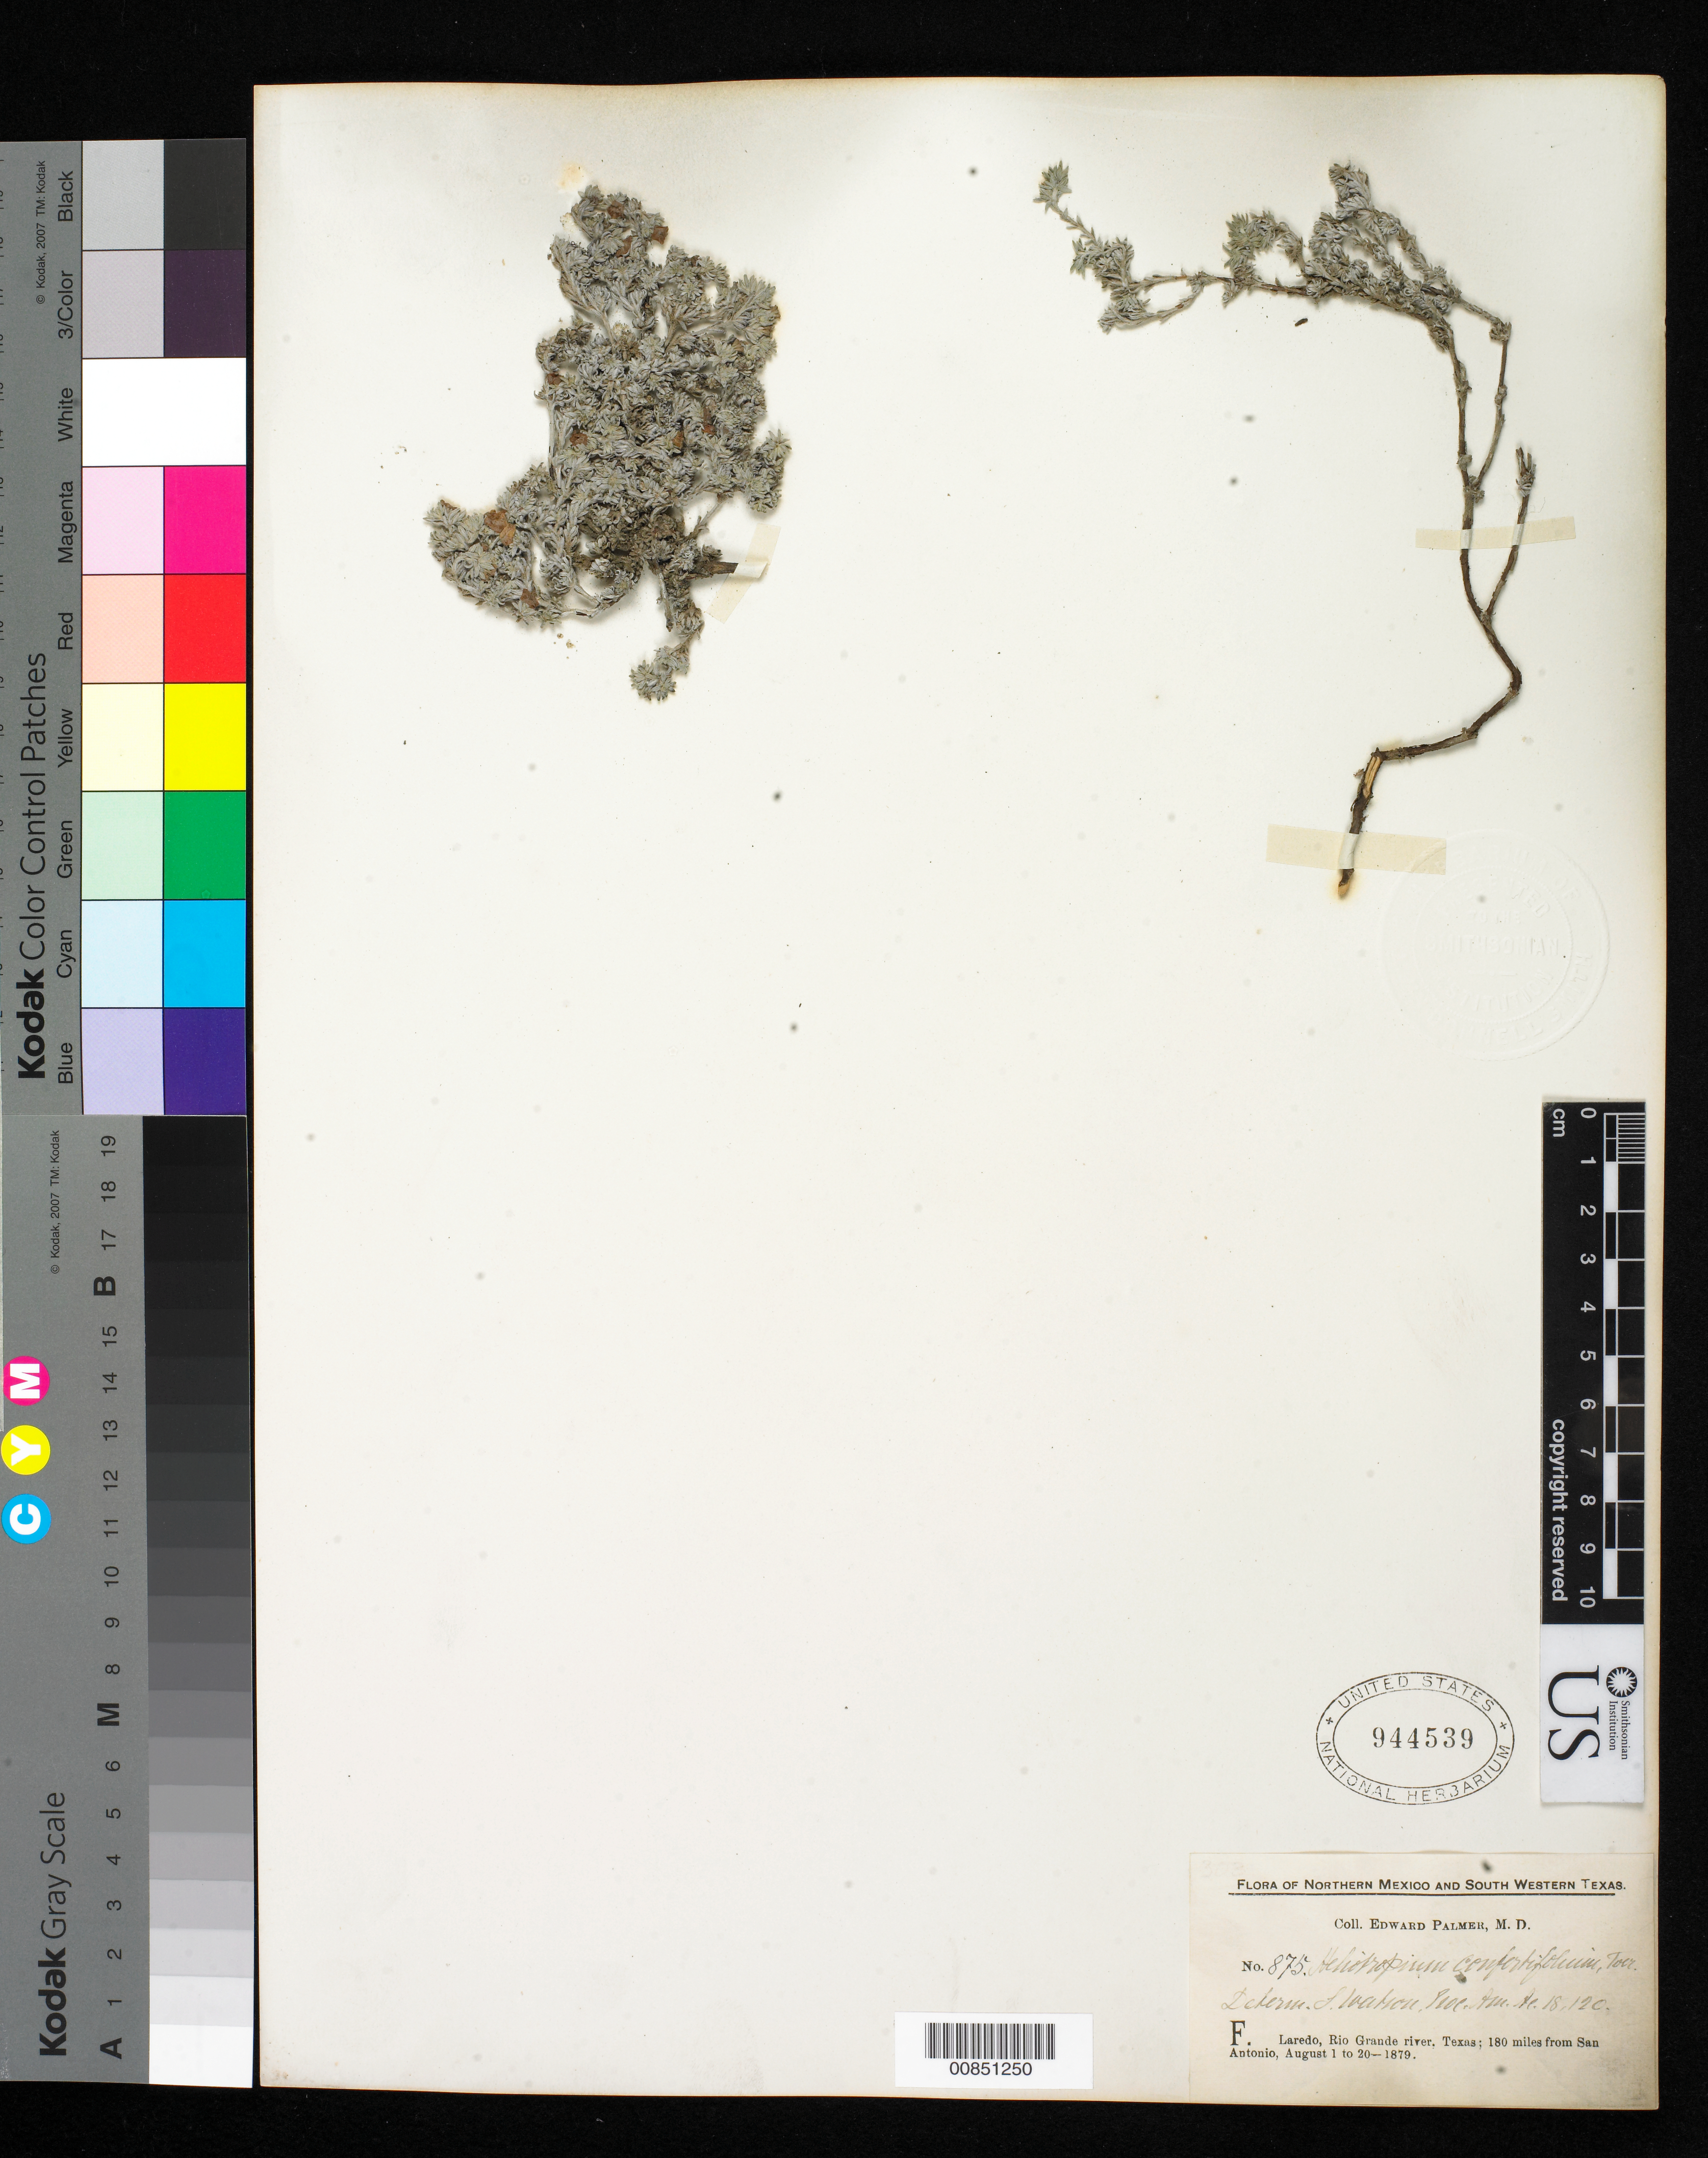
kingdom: Plantae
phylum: Tracheophyta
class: Magnoliopsida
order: Boraginales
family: Heliotropiaceae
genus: Euploca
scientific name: Euploca confertifolium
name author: (Torr.) Feuillet & Halse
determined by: Feuillet, C.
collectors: E. Palmer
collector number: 875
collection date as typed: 01 Aug 1879 to 20 Aug 1879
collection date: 1879-08-01/1879-08-20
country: United States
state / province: Texas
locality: F. Laredo, Rio Grande river, Texas; 180 miles from San Antonio.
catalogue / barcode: US 944539